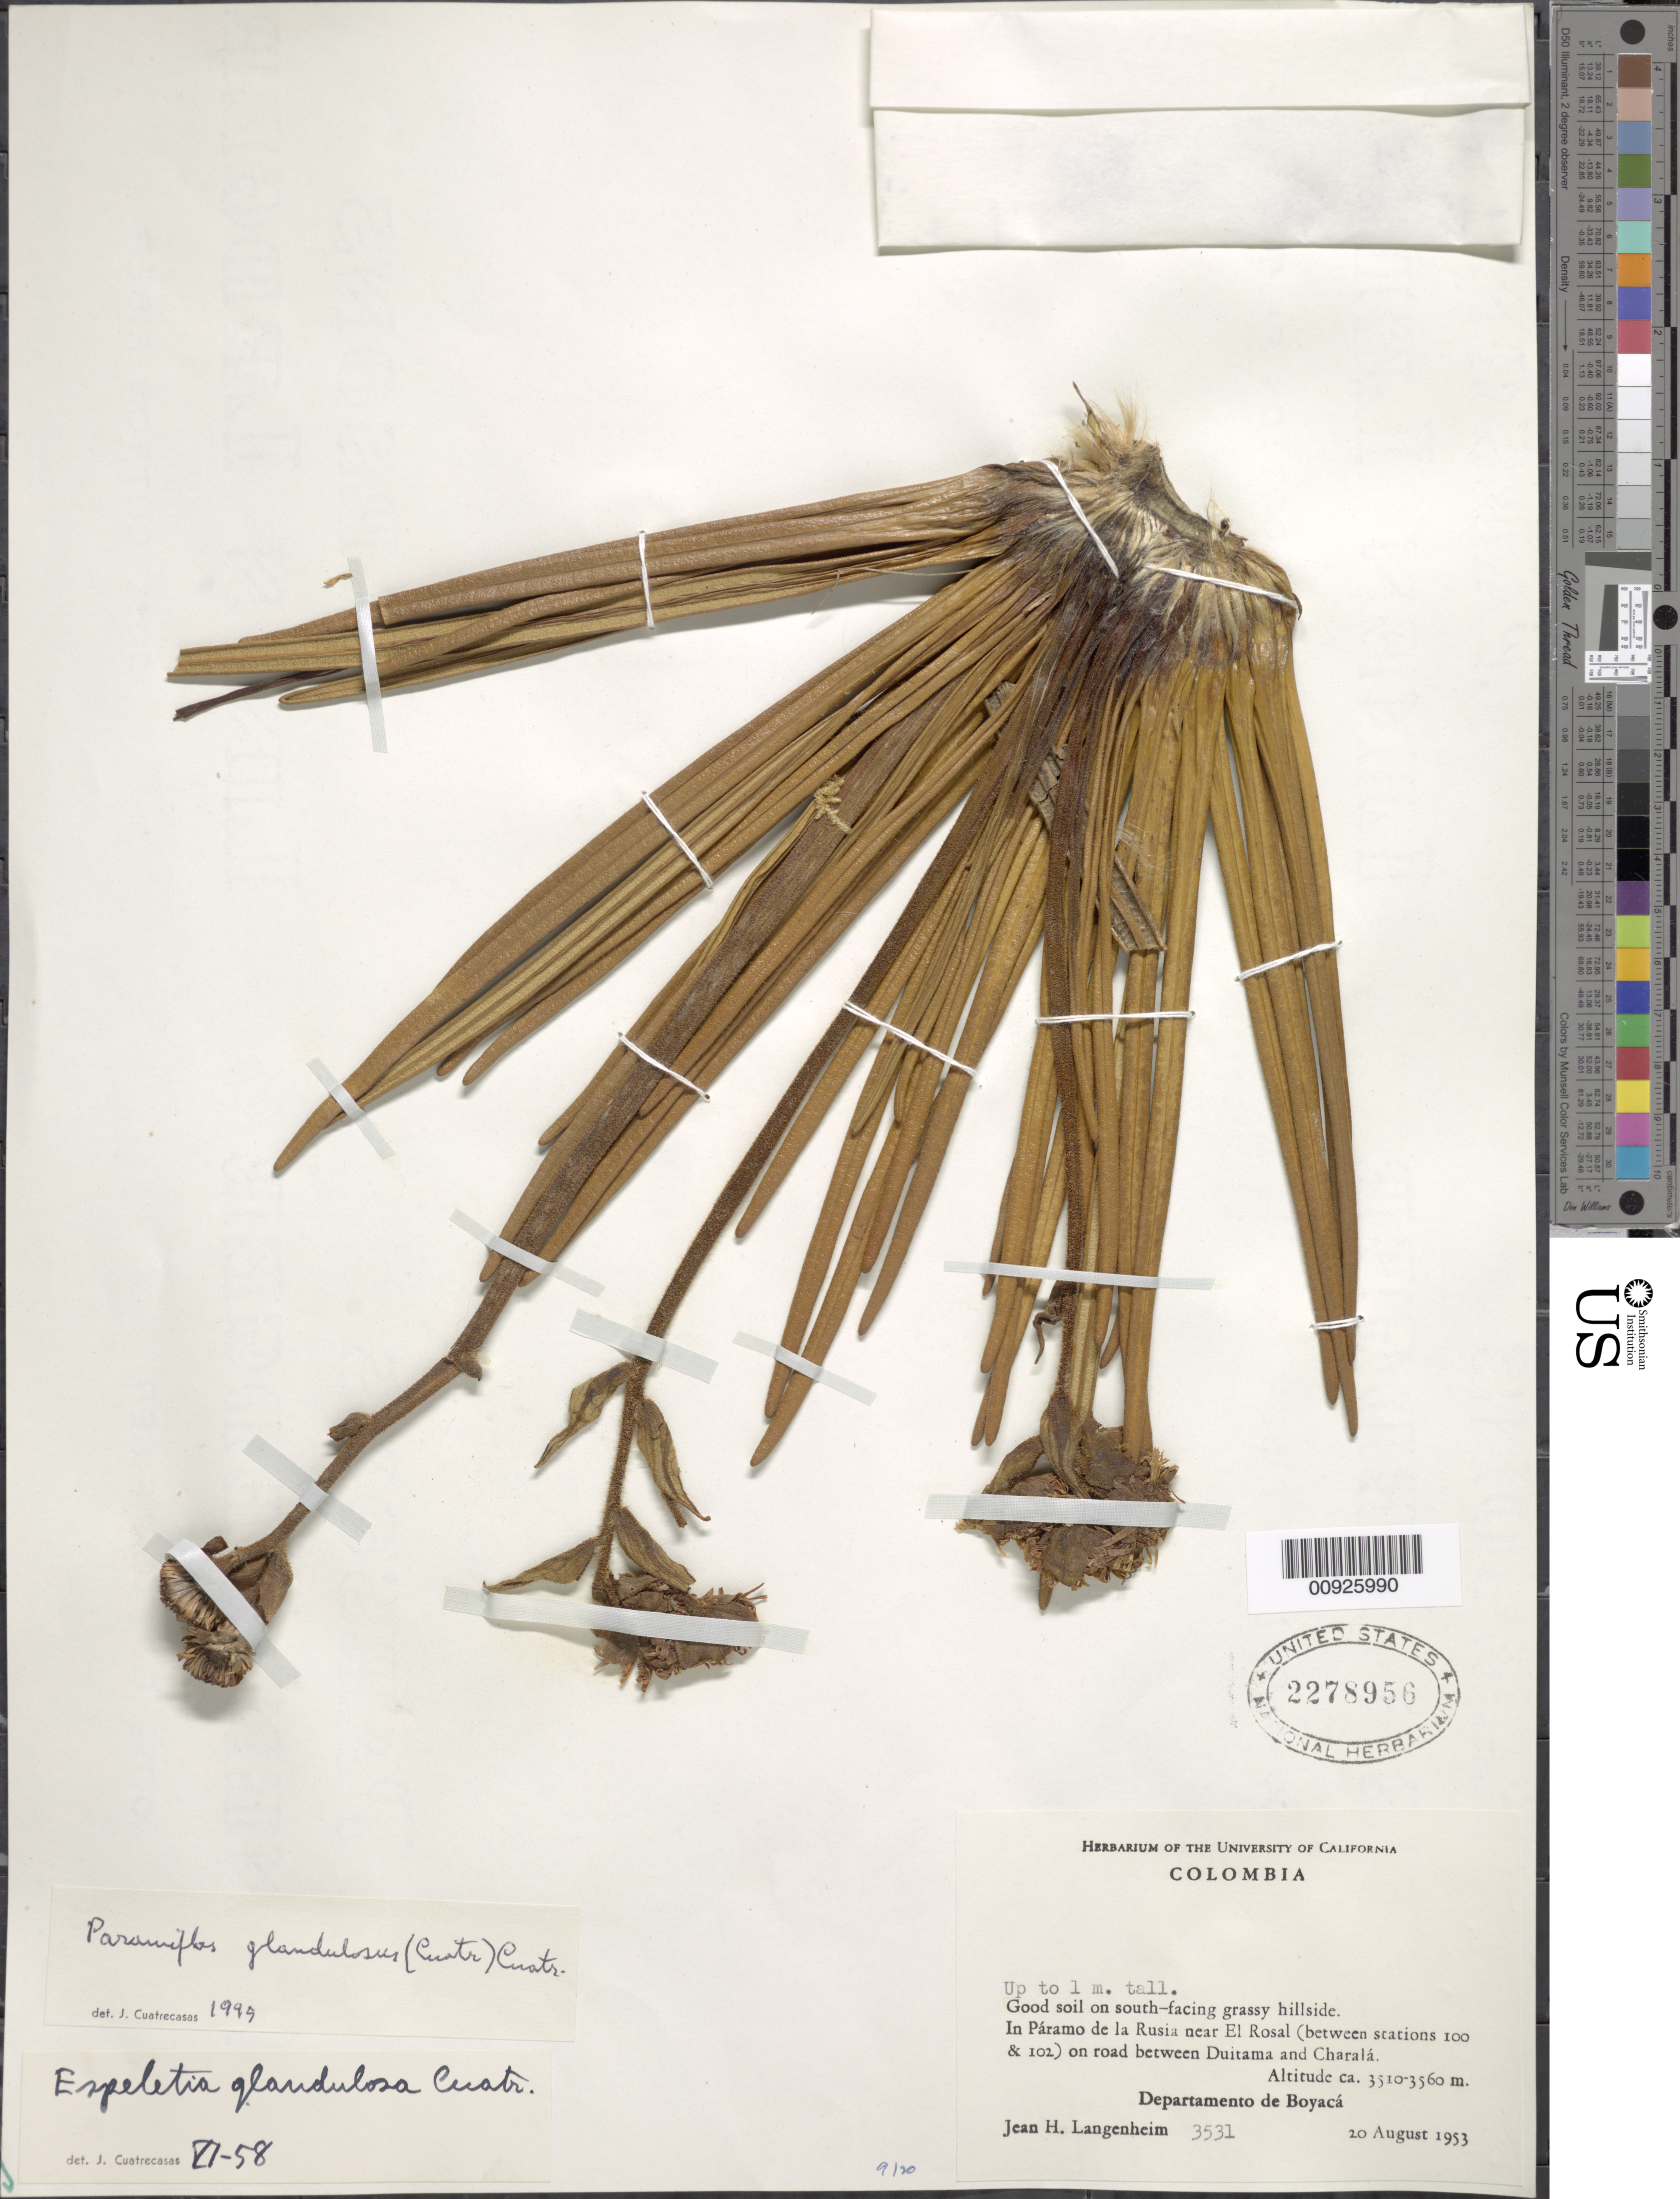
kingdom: Plantae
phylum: Tracheophyta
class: Magnoliopsida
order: Asterales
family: Asteraceae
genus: Paramiflos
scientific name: Paramiflos glandulosus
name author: (Cuatrec.) Cuatrec.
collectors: J. H. Langenheim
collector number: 3531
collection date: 1953-08-20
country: Colombia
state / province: Boyacá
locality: Páramo de la Rusia. Near El rosal (between stations 100 and 102) on road between Duitama and Charalá.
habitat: Good soil on S-facing grassy hillside.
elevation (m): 3510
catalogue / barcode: US 2278956